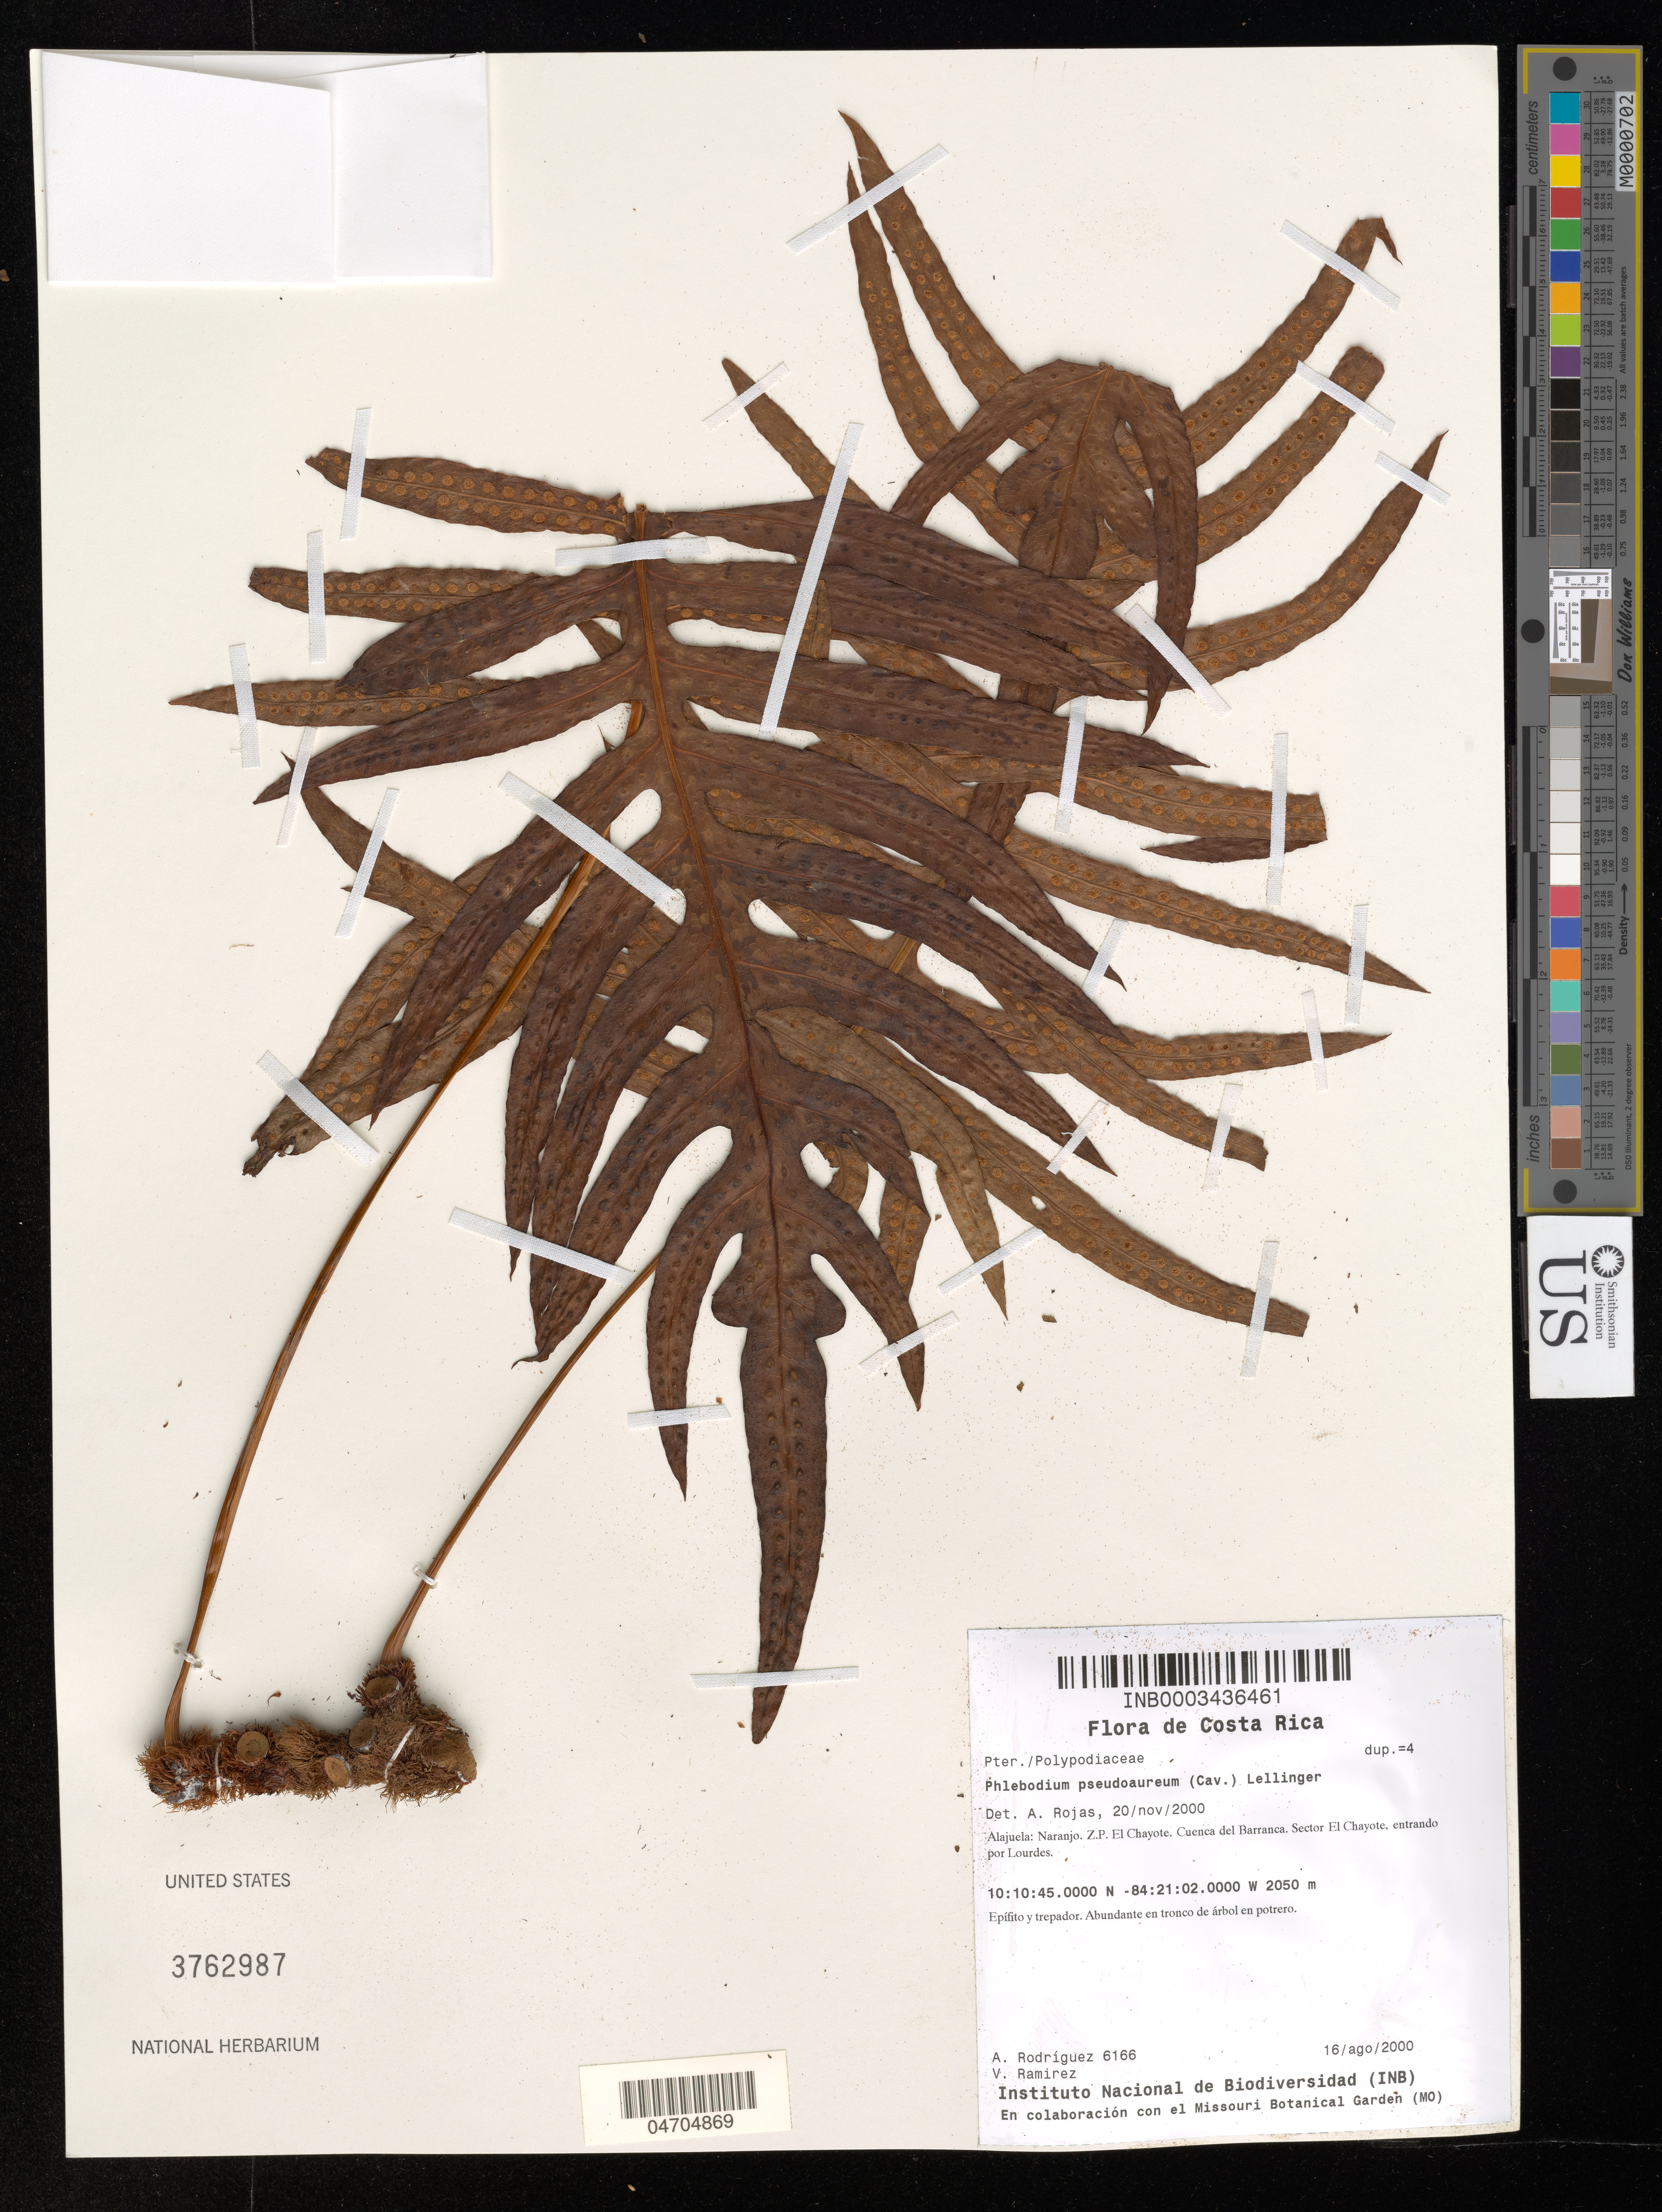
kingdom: Plantae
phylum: Tracheophyta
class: Polypodiopsida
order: Polypodiales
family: Polypodiaceae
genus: Phlebodium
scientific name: Phlebodium pseudoaureum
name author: (Cav.) Lellinger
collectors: A. Rodríguez & V. Ramirez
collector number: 6166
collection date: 2000-08-16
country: Costa Rica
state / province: Alajuela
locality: Naranjo. Z.P. El Chayote. Cuenca del Barranca. Sector El Chayote, entrando por Lourdes.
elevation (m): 2050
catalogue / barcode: US 3762987